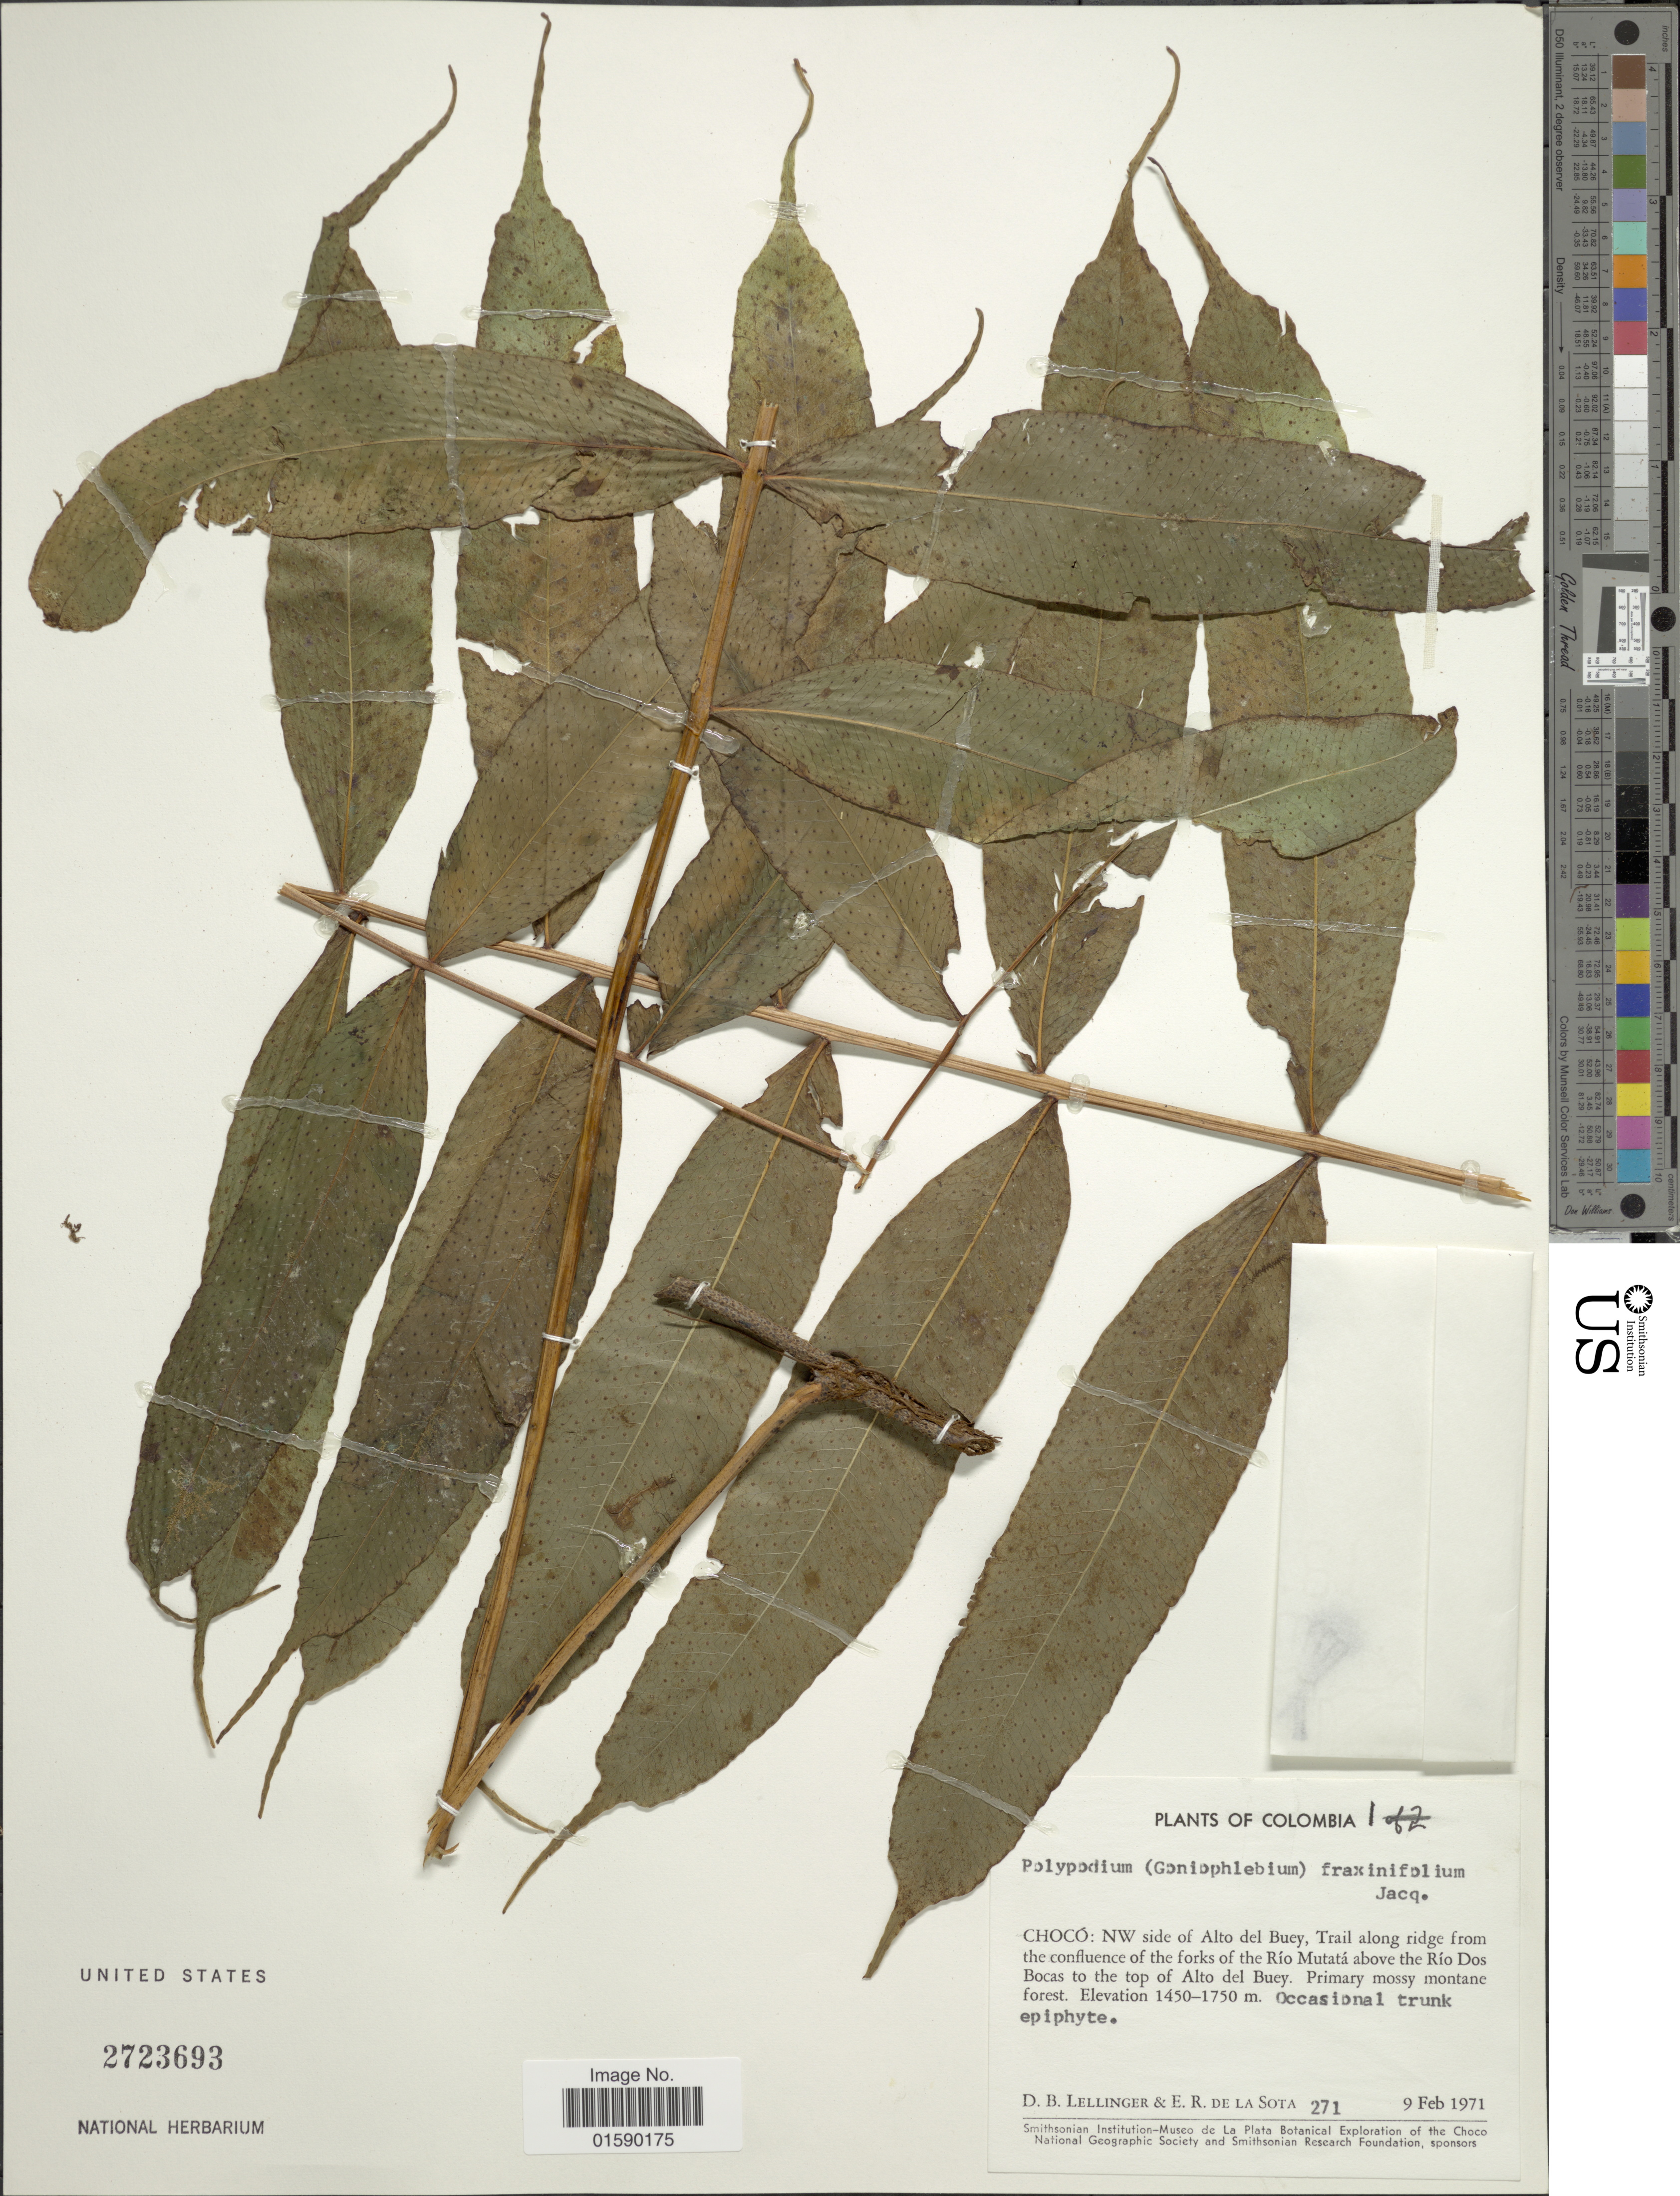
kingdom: Plantae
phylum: Tracheophyta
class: Polypodiopsida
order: Polypodiales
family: Polypodiaceae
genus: Aglaomorpha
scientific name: Aglaomorpha heraclea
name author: (Kunze) Copel.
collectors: D. B. Lellinger & E. R. de la Sota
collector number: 271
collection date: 1971-02-09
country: Colombia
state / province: Chocó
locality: Choco: NW side of Alto del Buey, Trail along ridge from the confluence of the forks of the Rio Mutata above the Rio Dos Bocas to the top of Alto del Buey.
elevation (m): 1450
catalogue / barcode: US 2723693